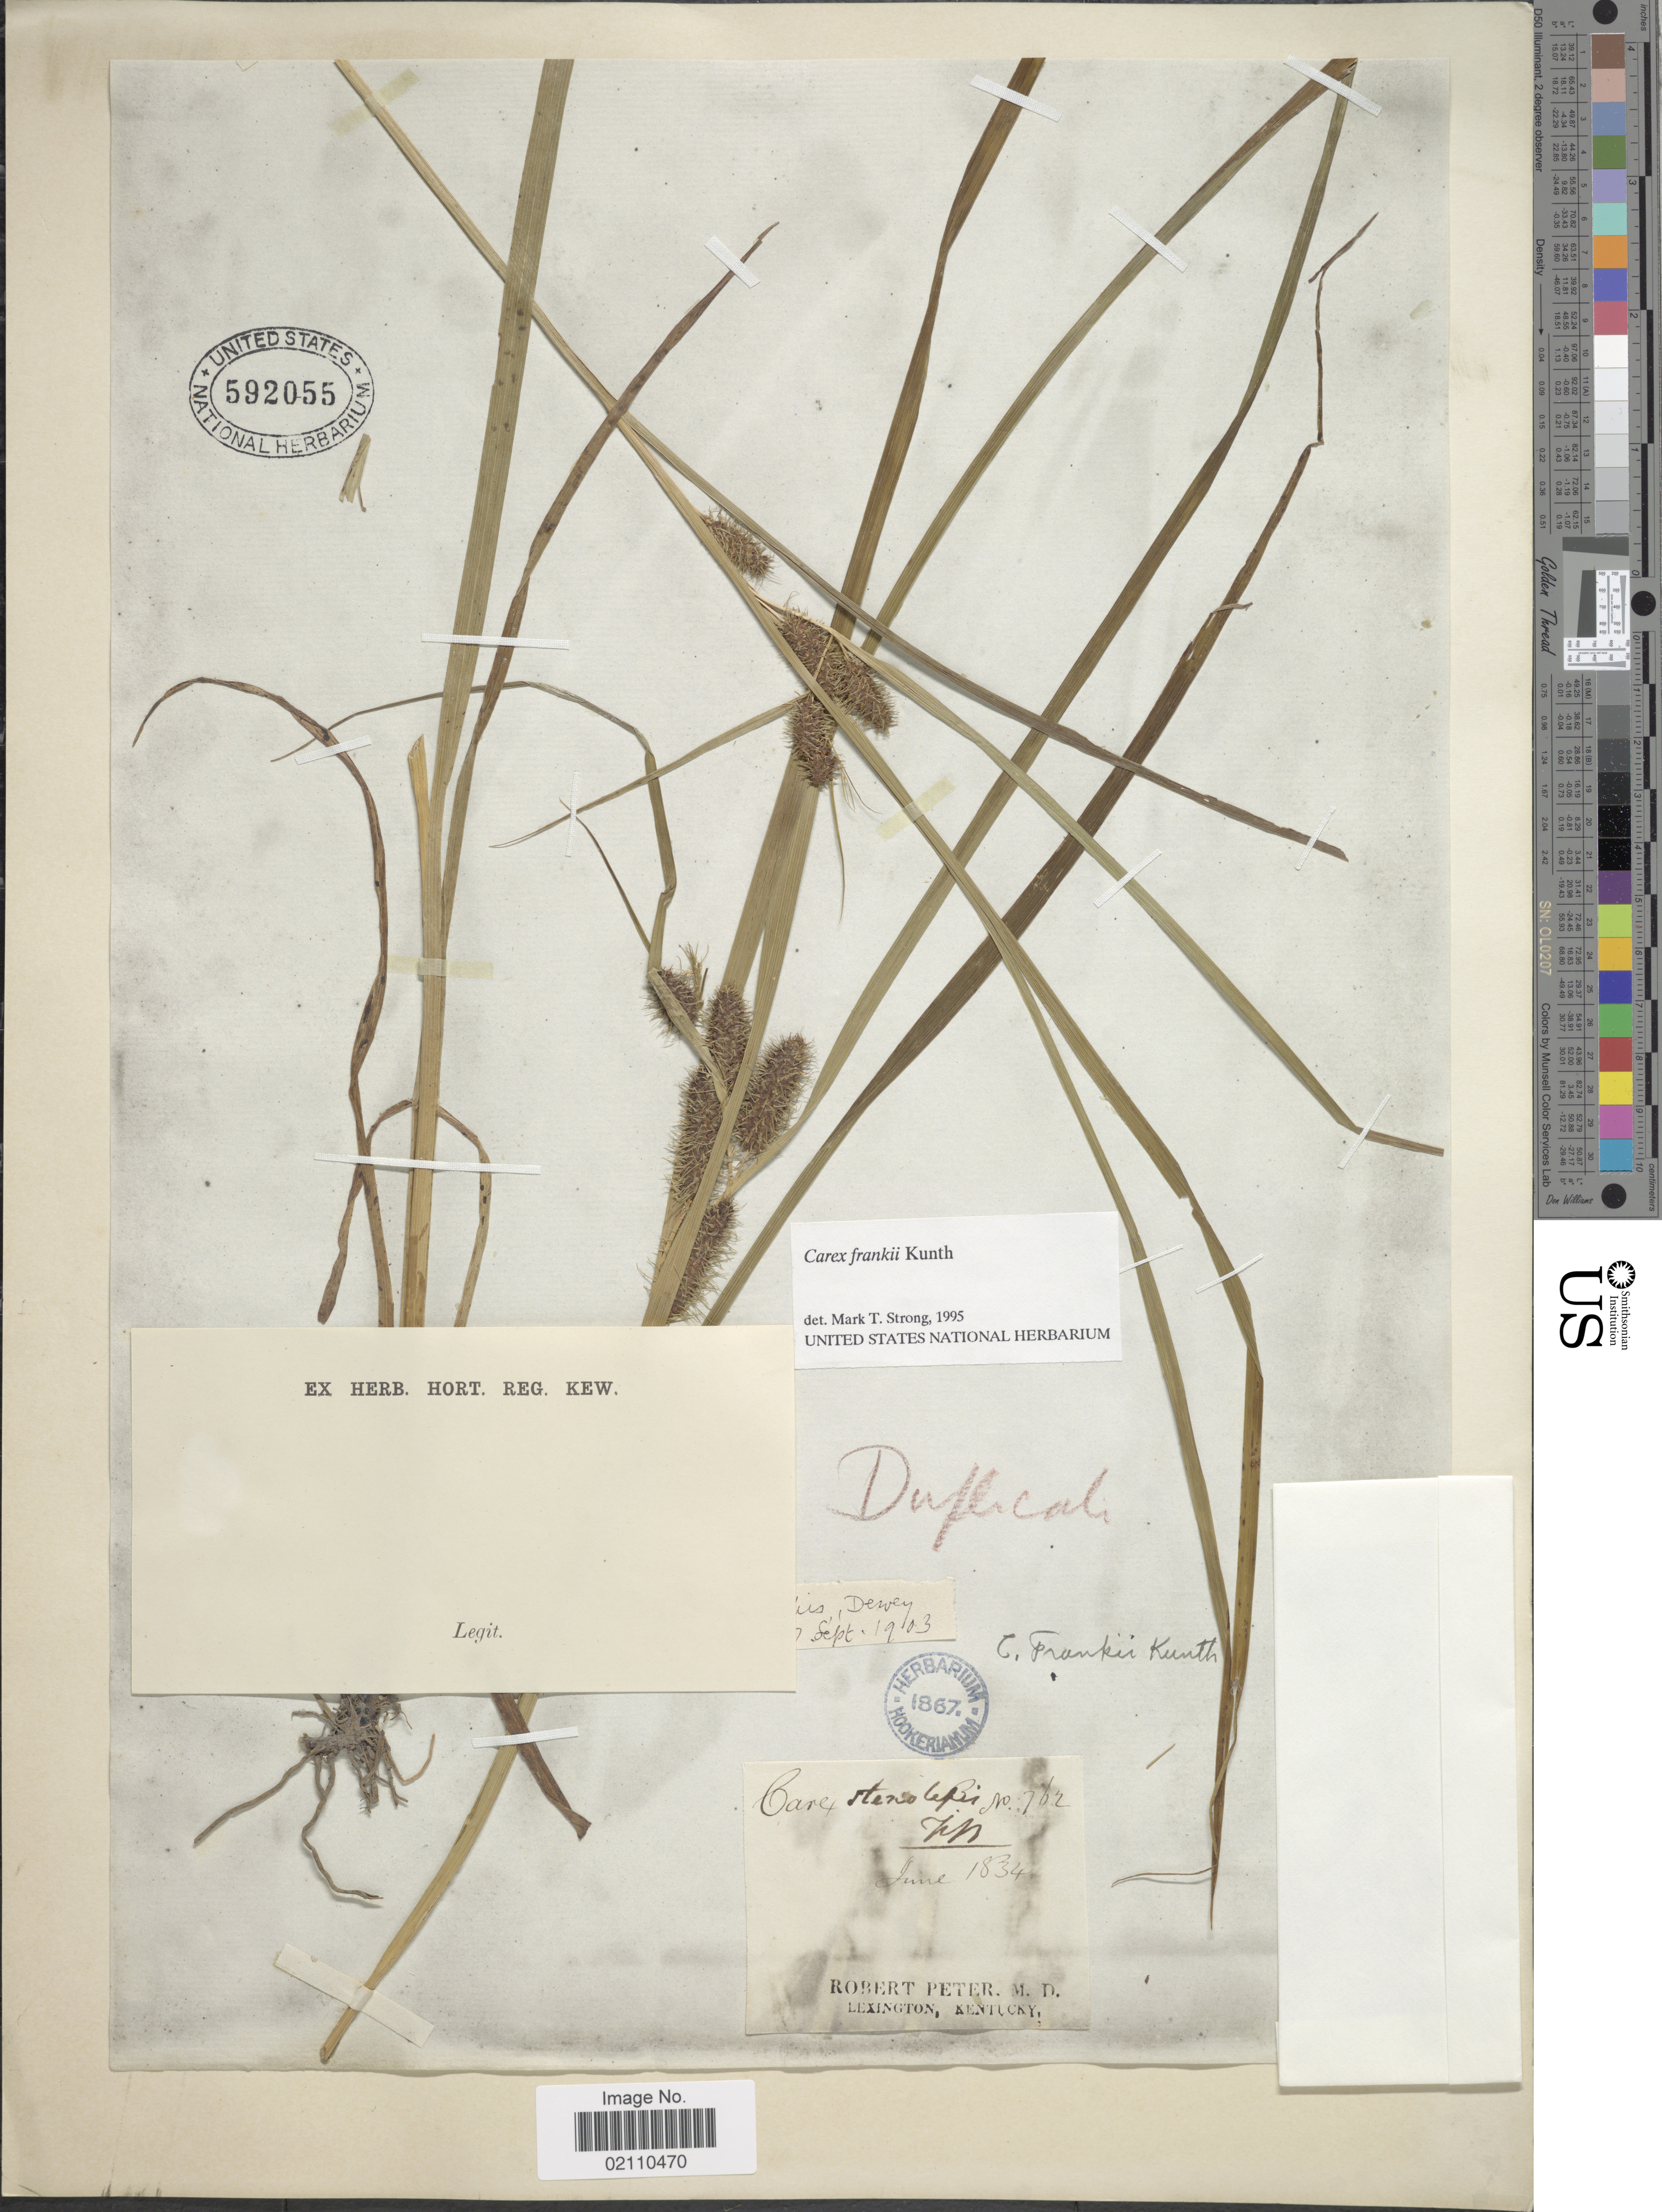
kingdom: Plantae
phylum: Tracheophyta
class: Liliopsida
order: Poales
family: Cyperaceae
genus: Carex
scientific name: Carex frankii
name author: Kunth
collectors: R. Peter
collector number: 762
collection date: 1834-06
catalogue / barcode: US 592055